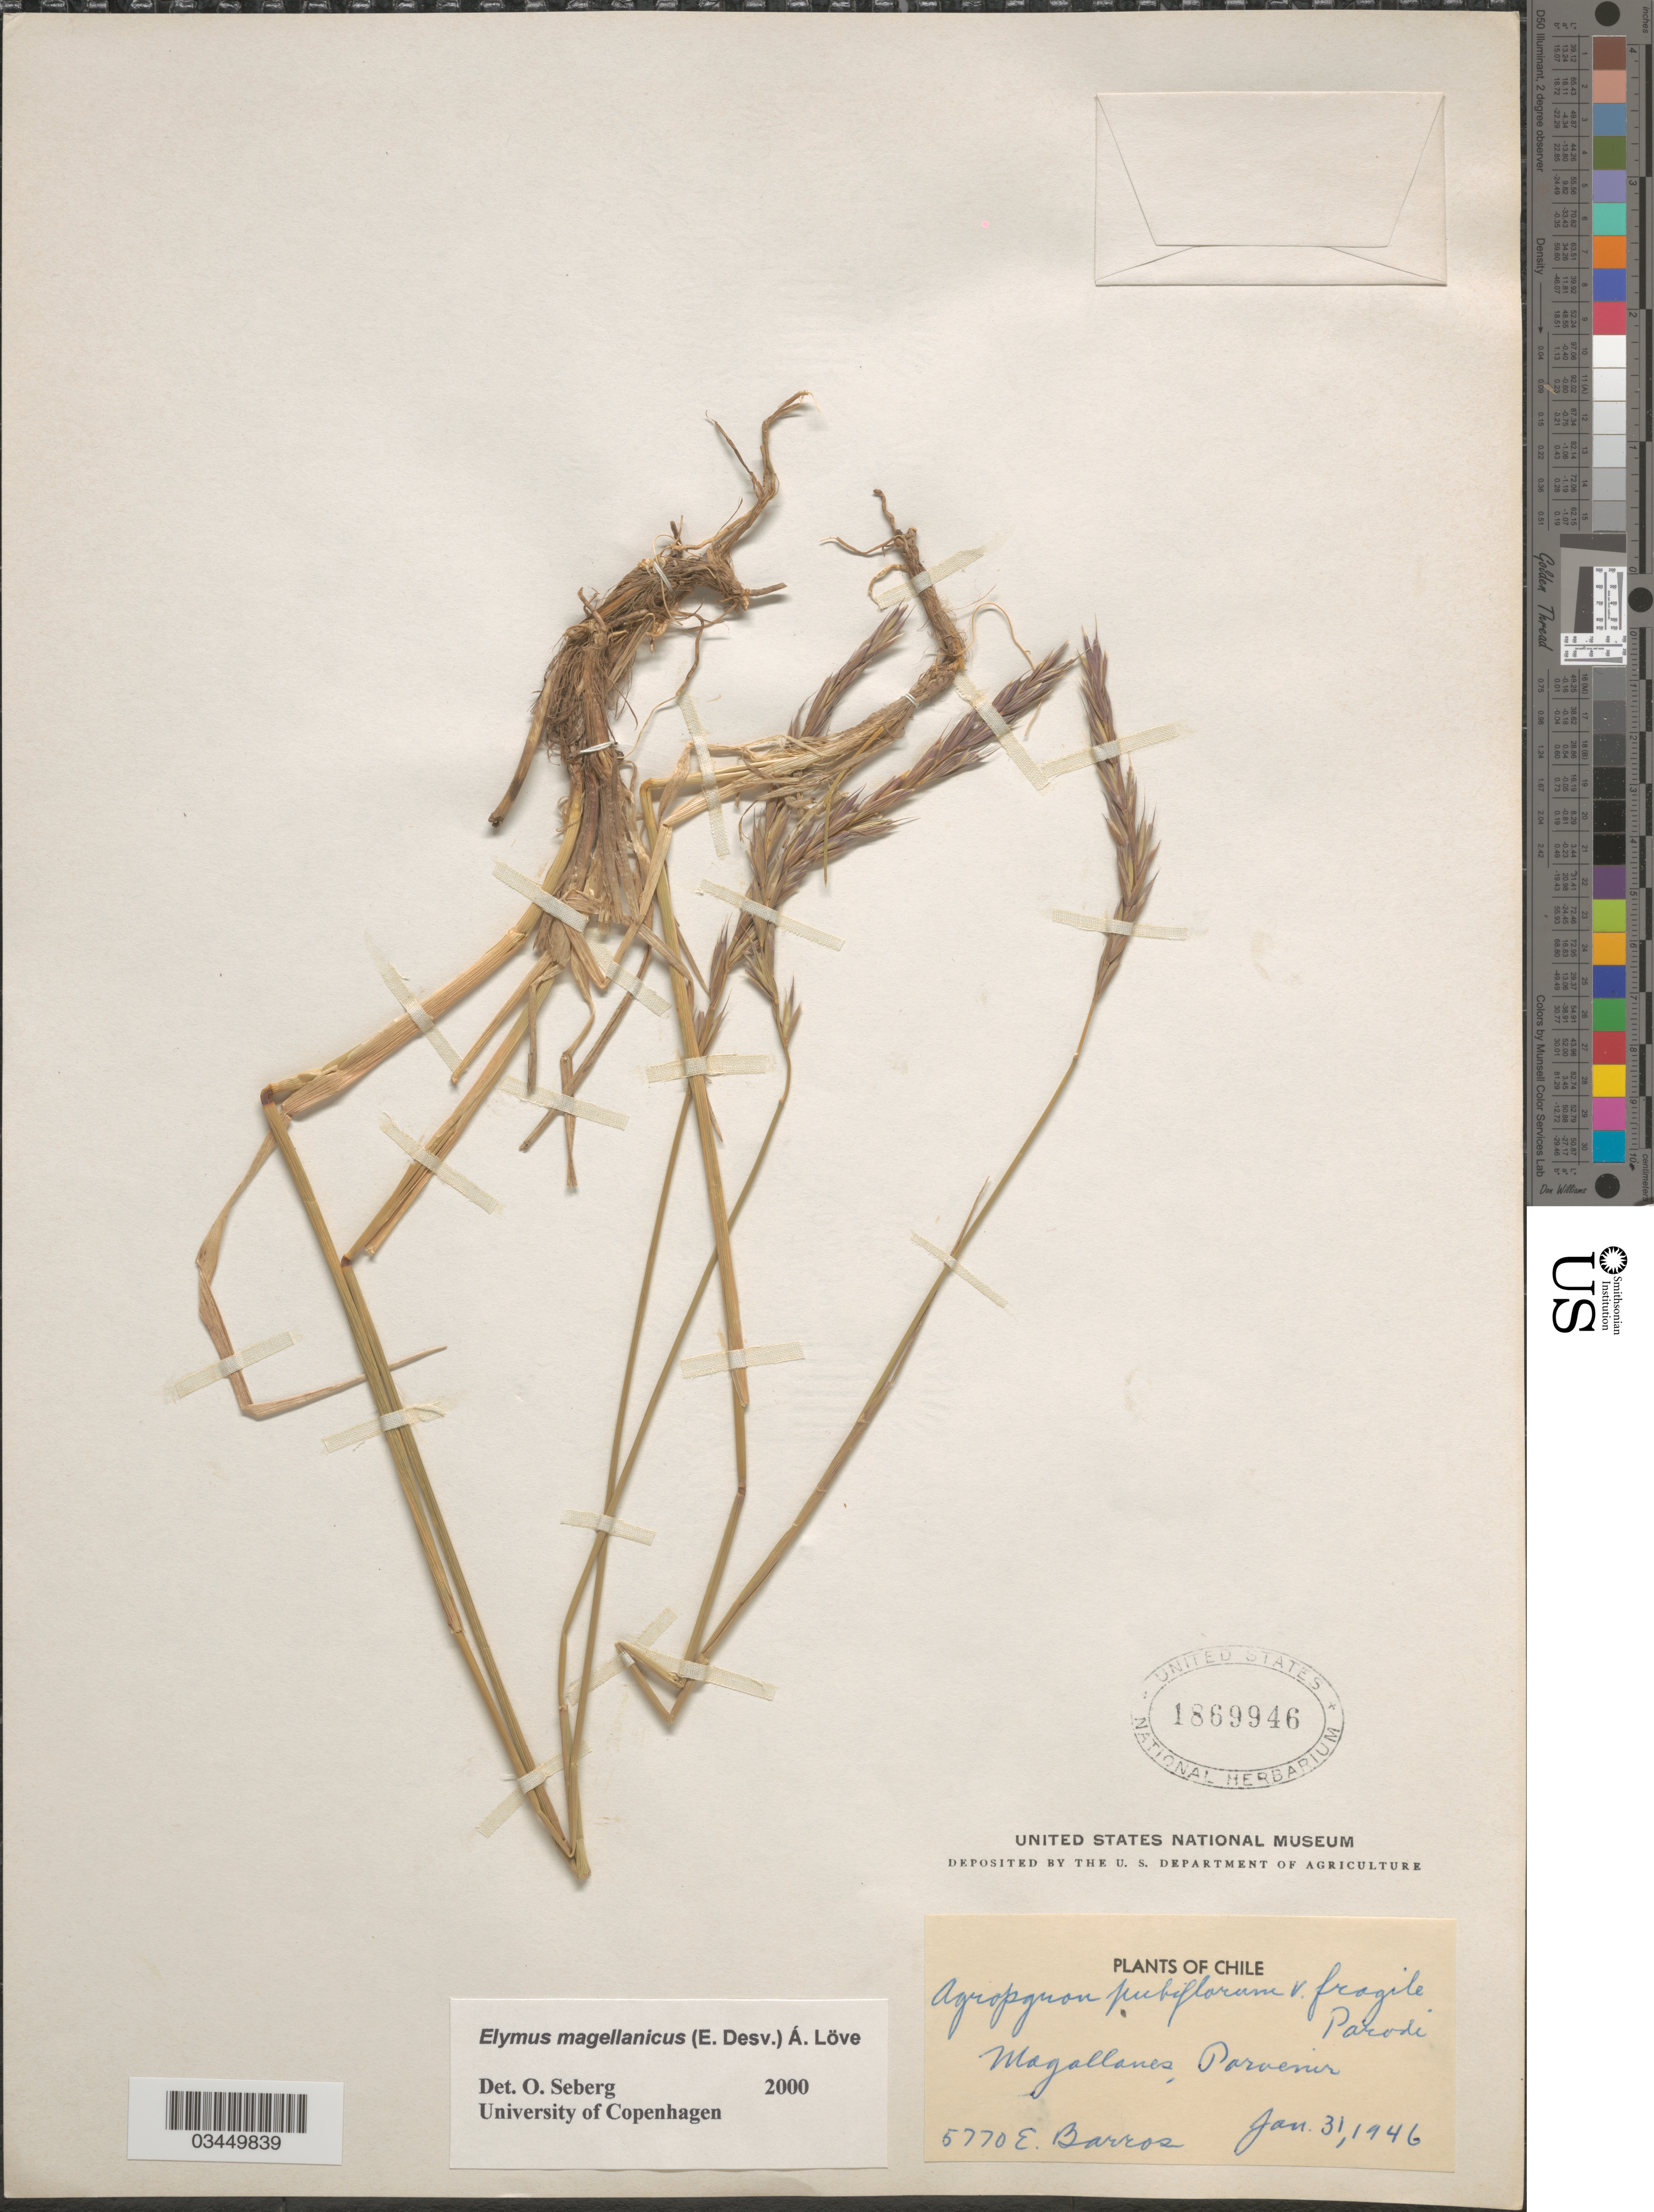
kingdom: Plantae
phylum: Tracheophyta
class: Liliopsida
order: Poales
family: Poaceae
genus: Elymus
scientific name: Elymus magellanicus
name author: (É. Desv.) Á. Löve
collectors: E. Barros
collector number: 5770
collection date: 1946-01-31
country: Chile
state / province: Magallanes y de la Antártica Chilena (XII)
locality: Magallanes, Porvenir.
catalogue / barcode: US 1869946